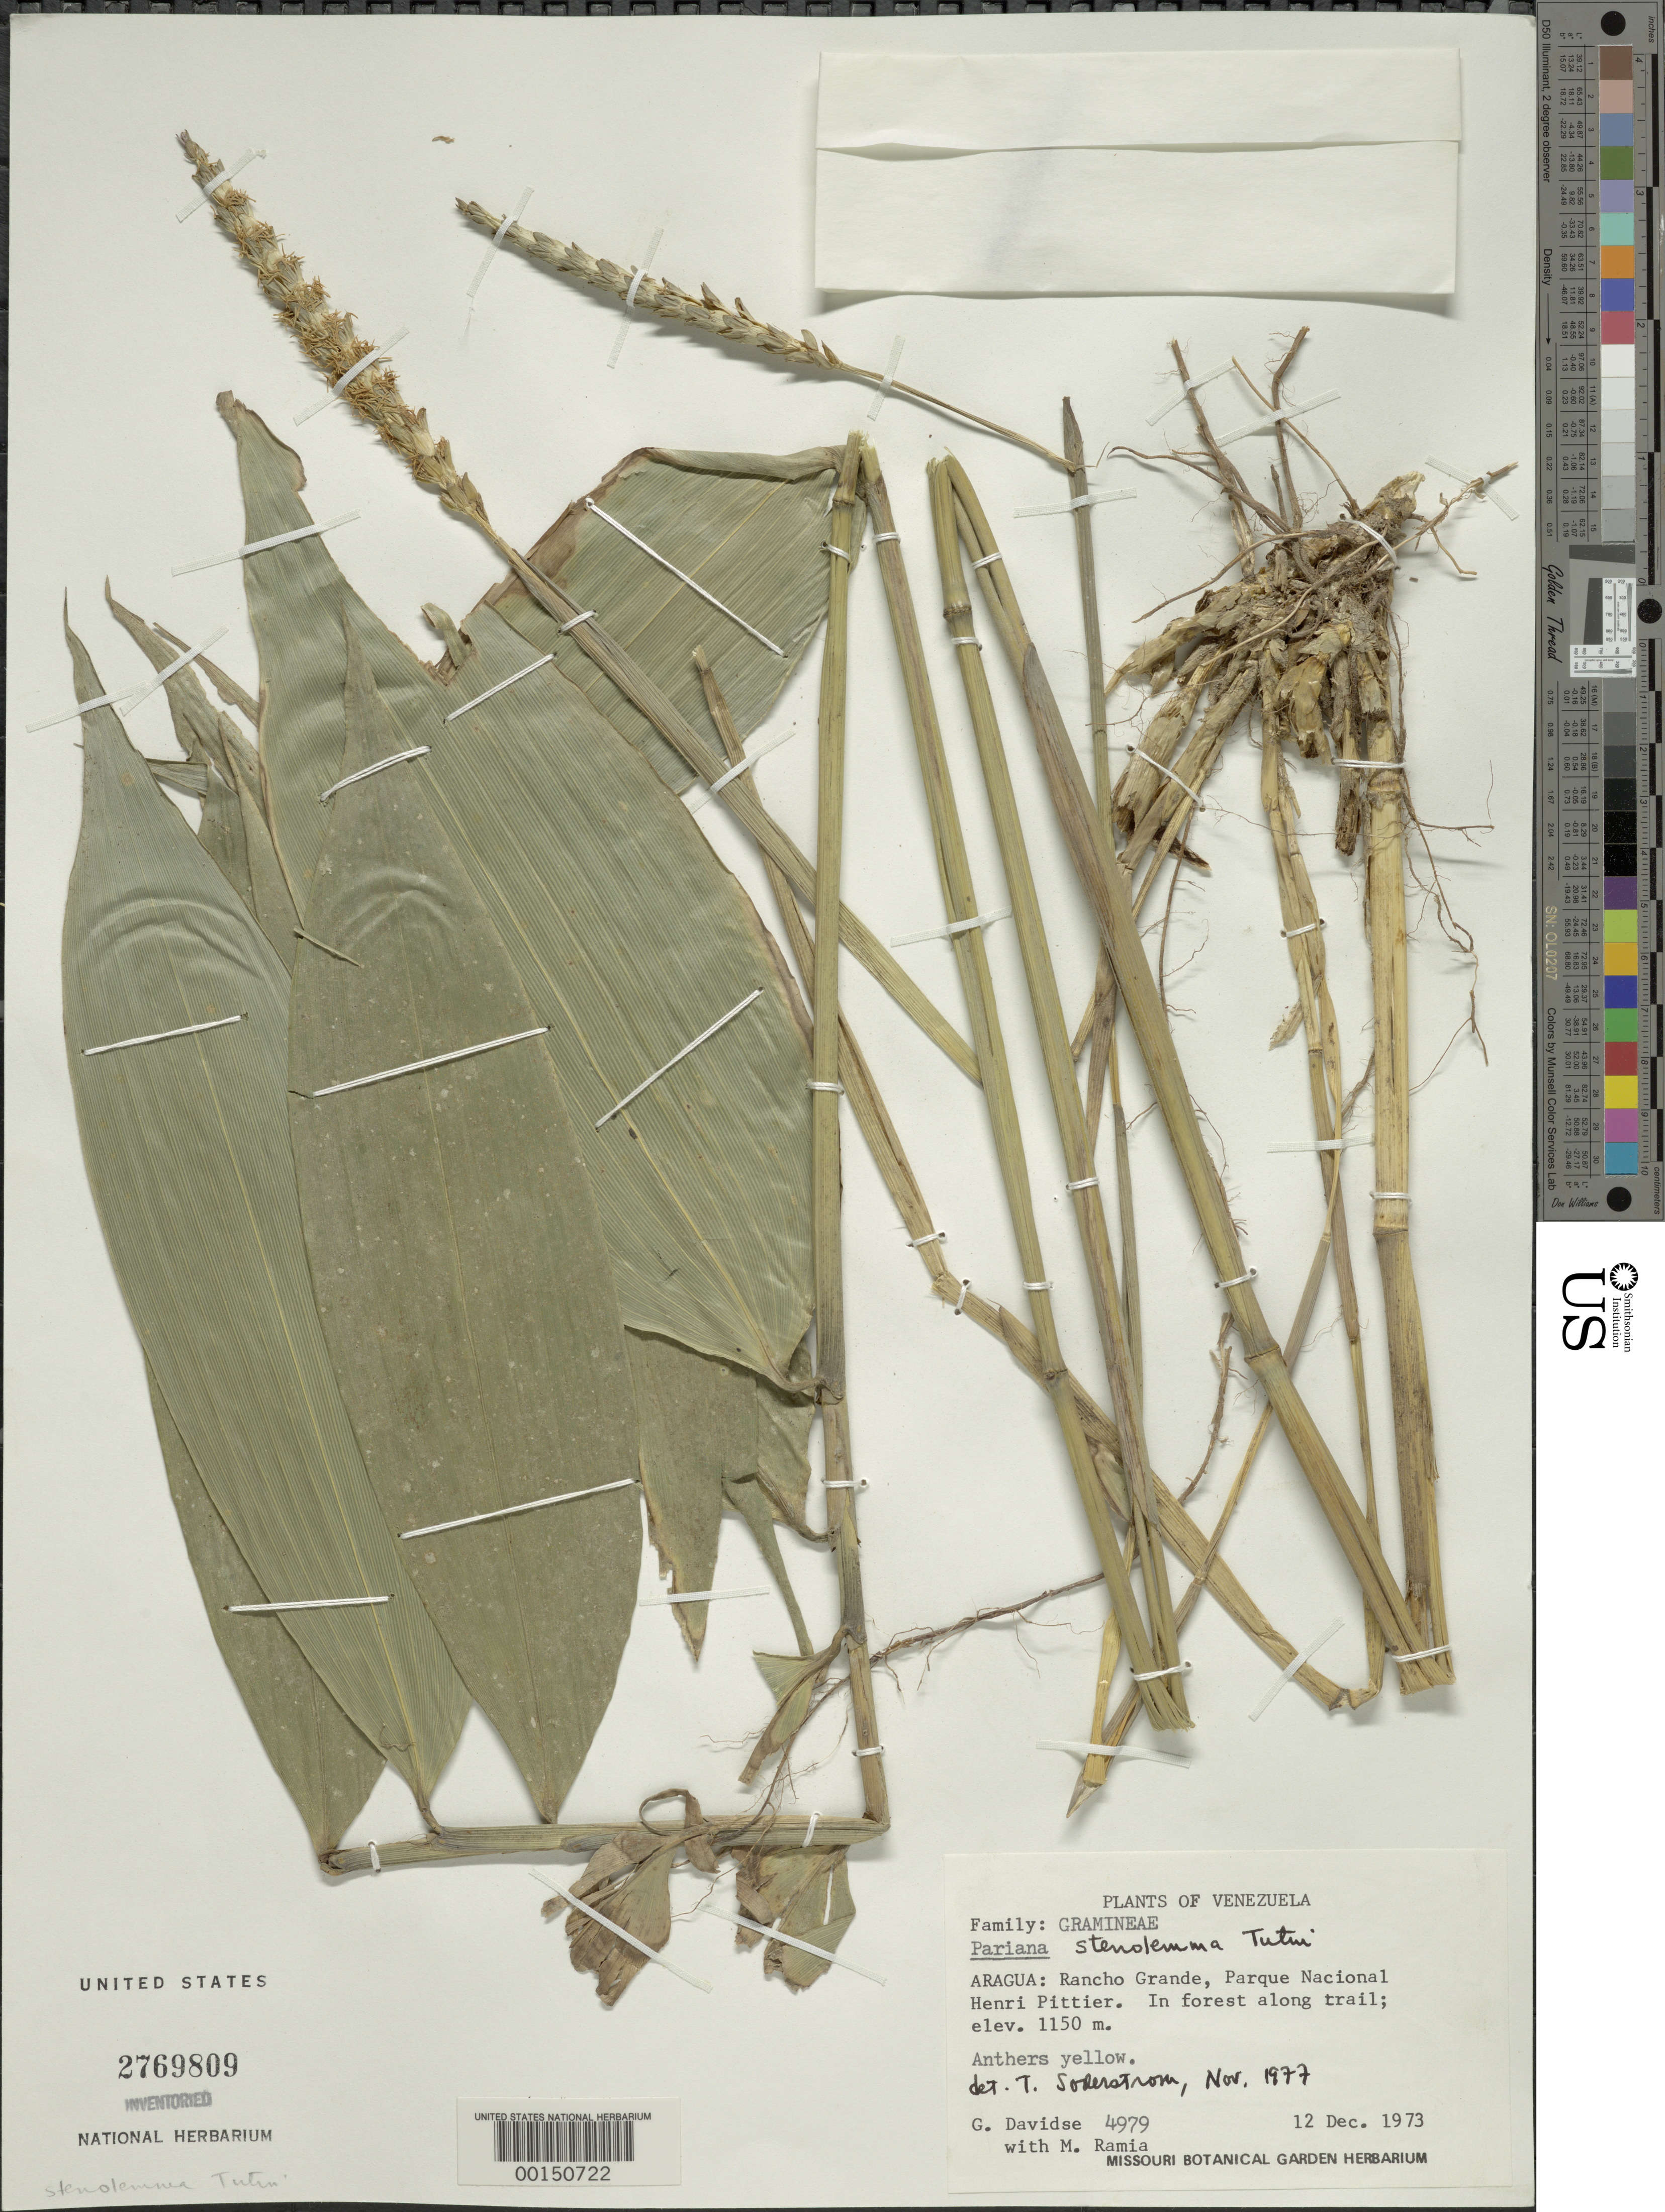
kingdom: Plantae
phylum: Tracheophyta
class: Liliopsida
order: Poales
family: Poaceae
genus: Pariana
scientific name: Pariana stenolemma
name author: Tutin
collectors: G. Davidse & M. Ramia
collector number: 4979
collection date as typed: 12 Dec 1973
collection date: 1973-12-12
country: Venezuela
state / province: Aragua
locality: Rancho grande, parque nacional henri pittier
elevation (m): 1150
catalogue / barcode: US 2769809